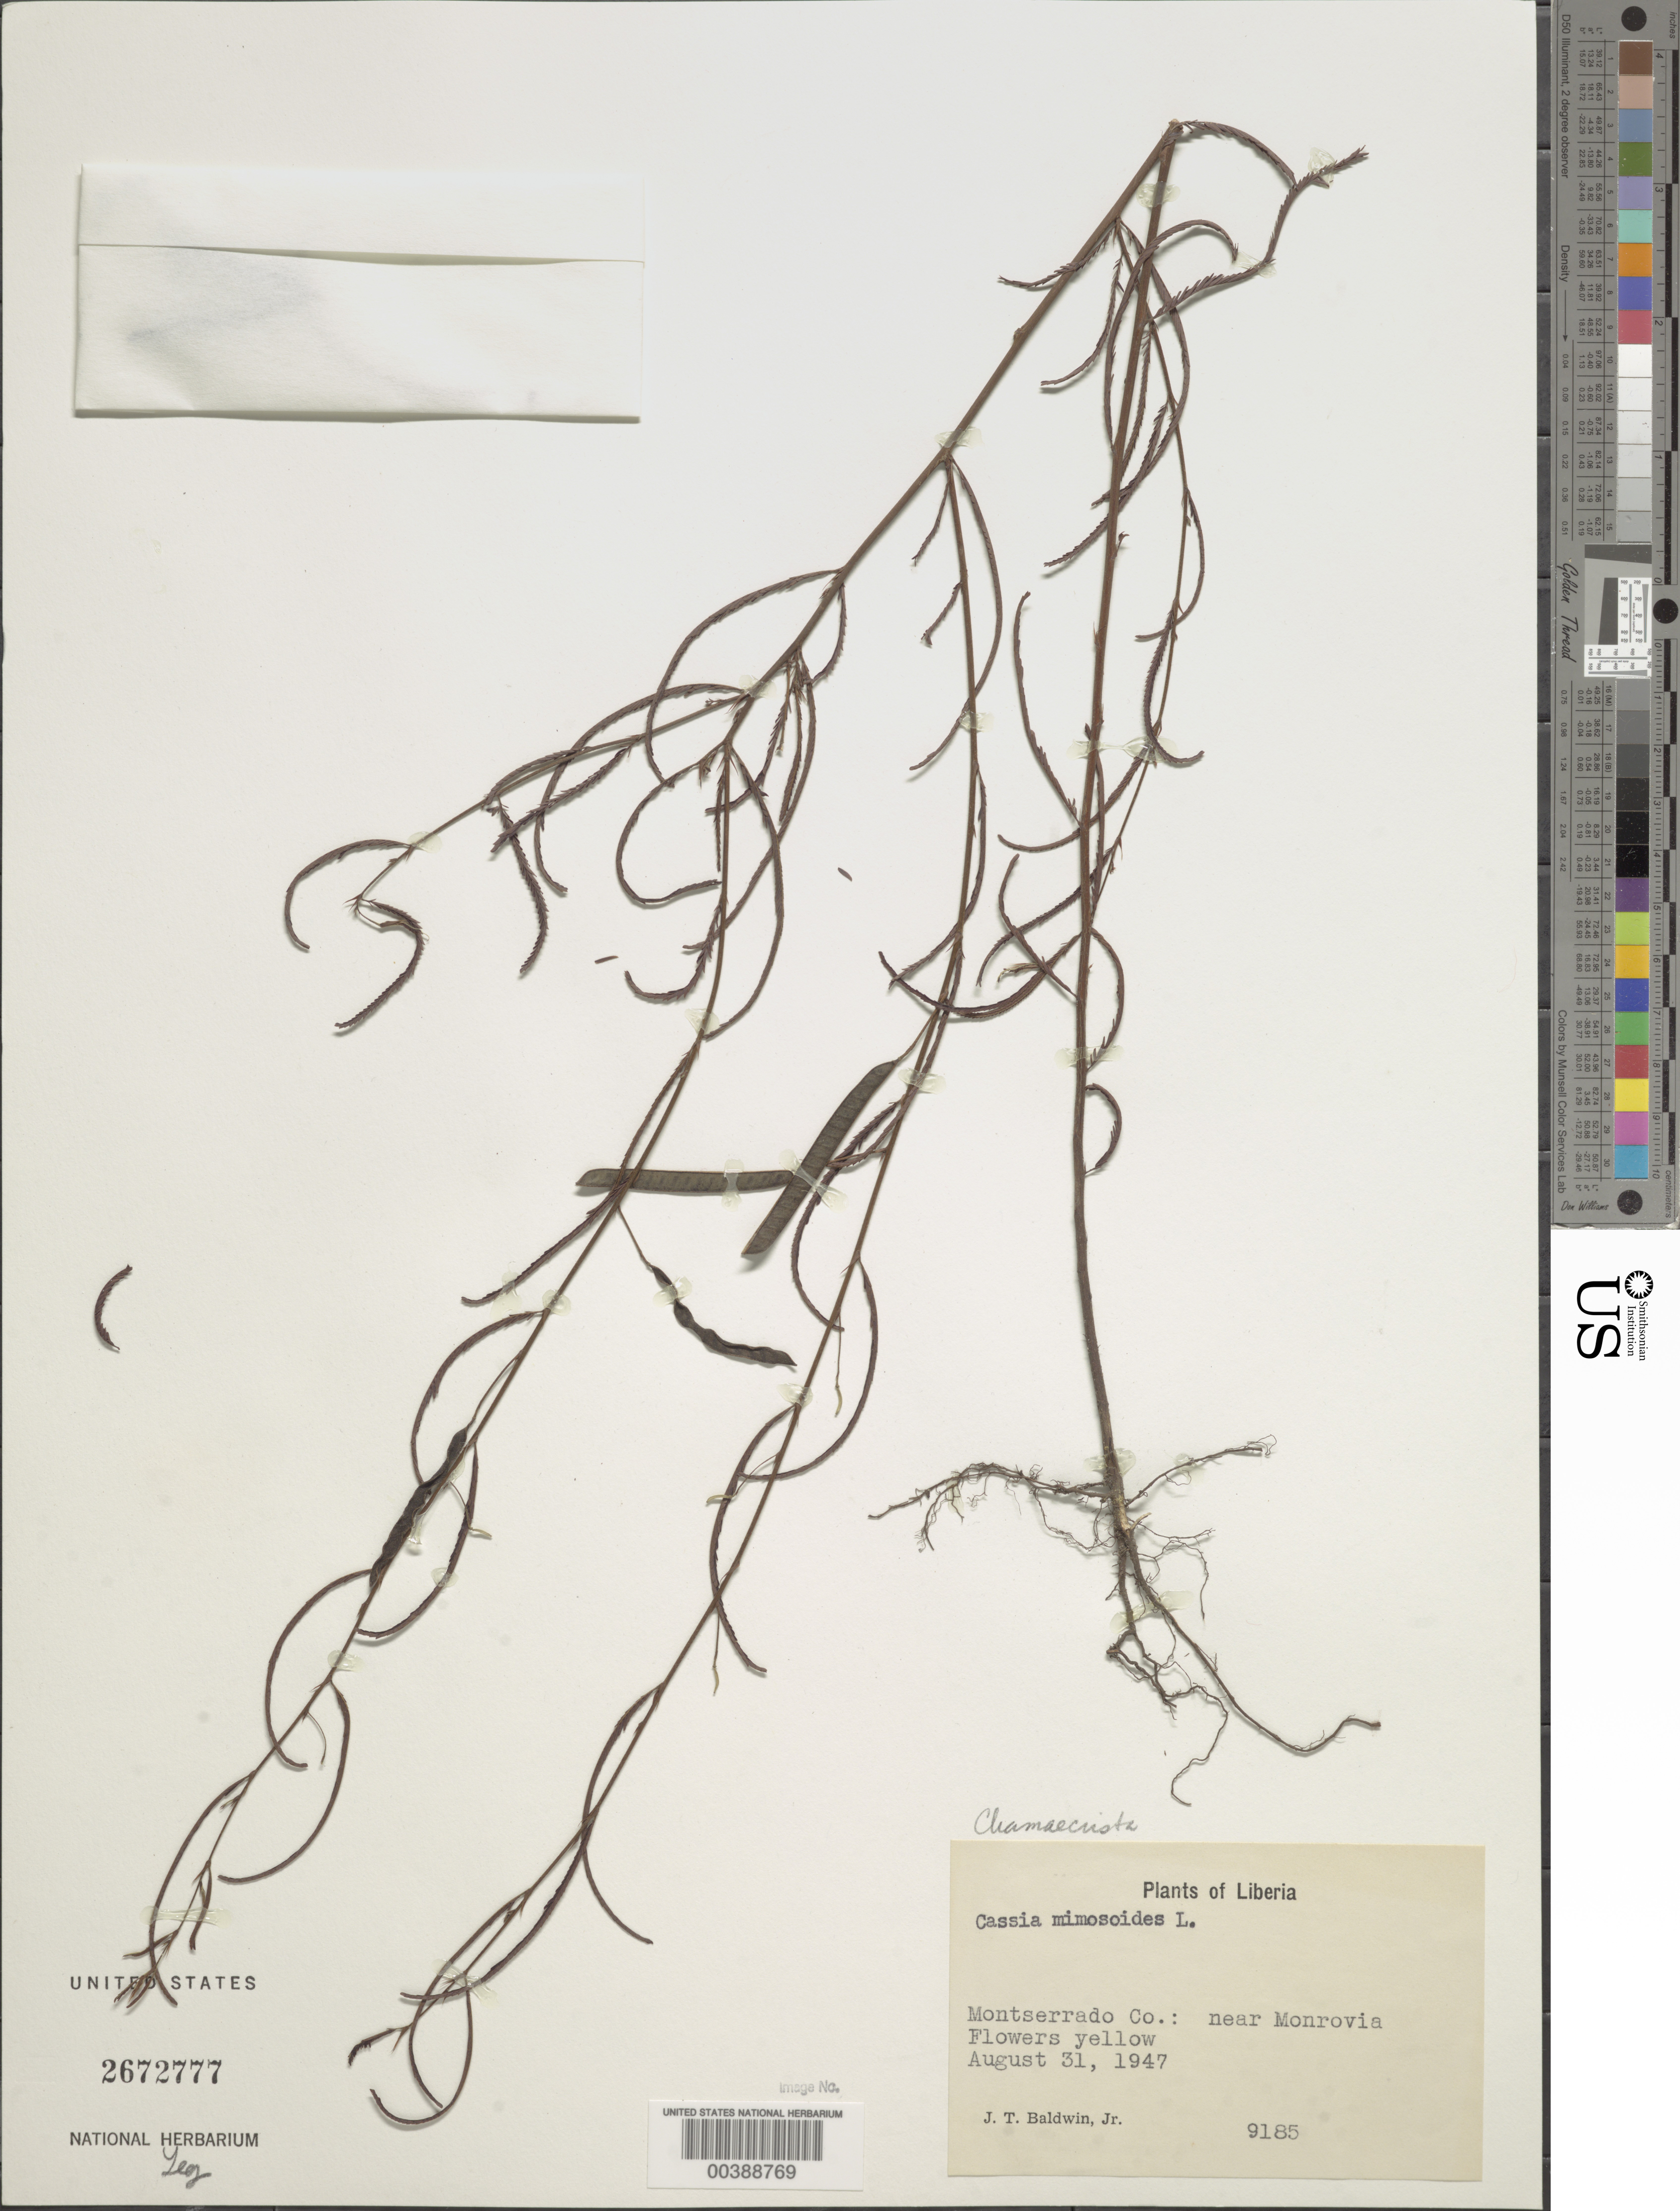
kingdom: Plantae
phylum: Tracheophyta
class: Magnoliopsida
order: Fabales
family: Fabaceae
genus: Chamaecrista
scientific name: Chamaecrista mimosoides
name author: (L.) Greene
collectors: J. T. Baldwin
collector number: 9185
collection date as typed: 31 Aug 1947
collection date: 1947-08-31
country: Liberia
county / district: Montserrado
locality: Near Monrovia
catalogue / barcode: US 2672777